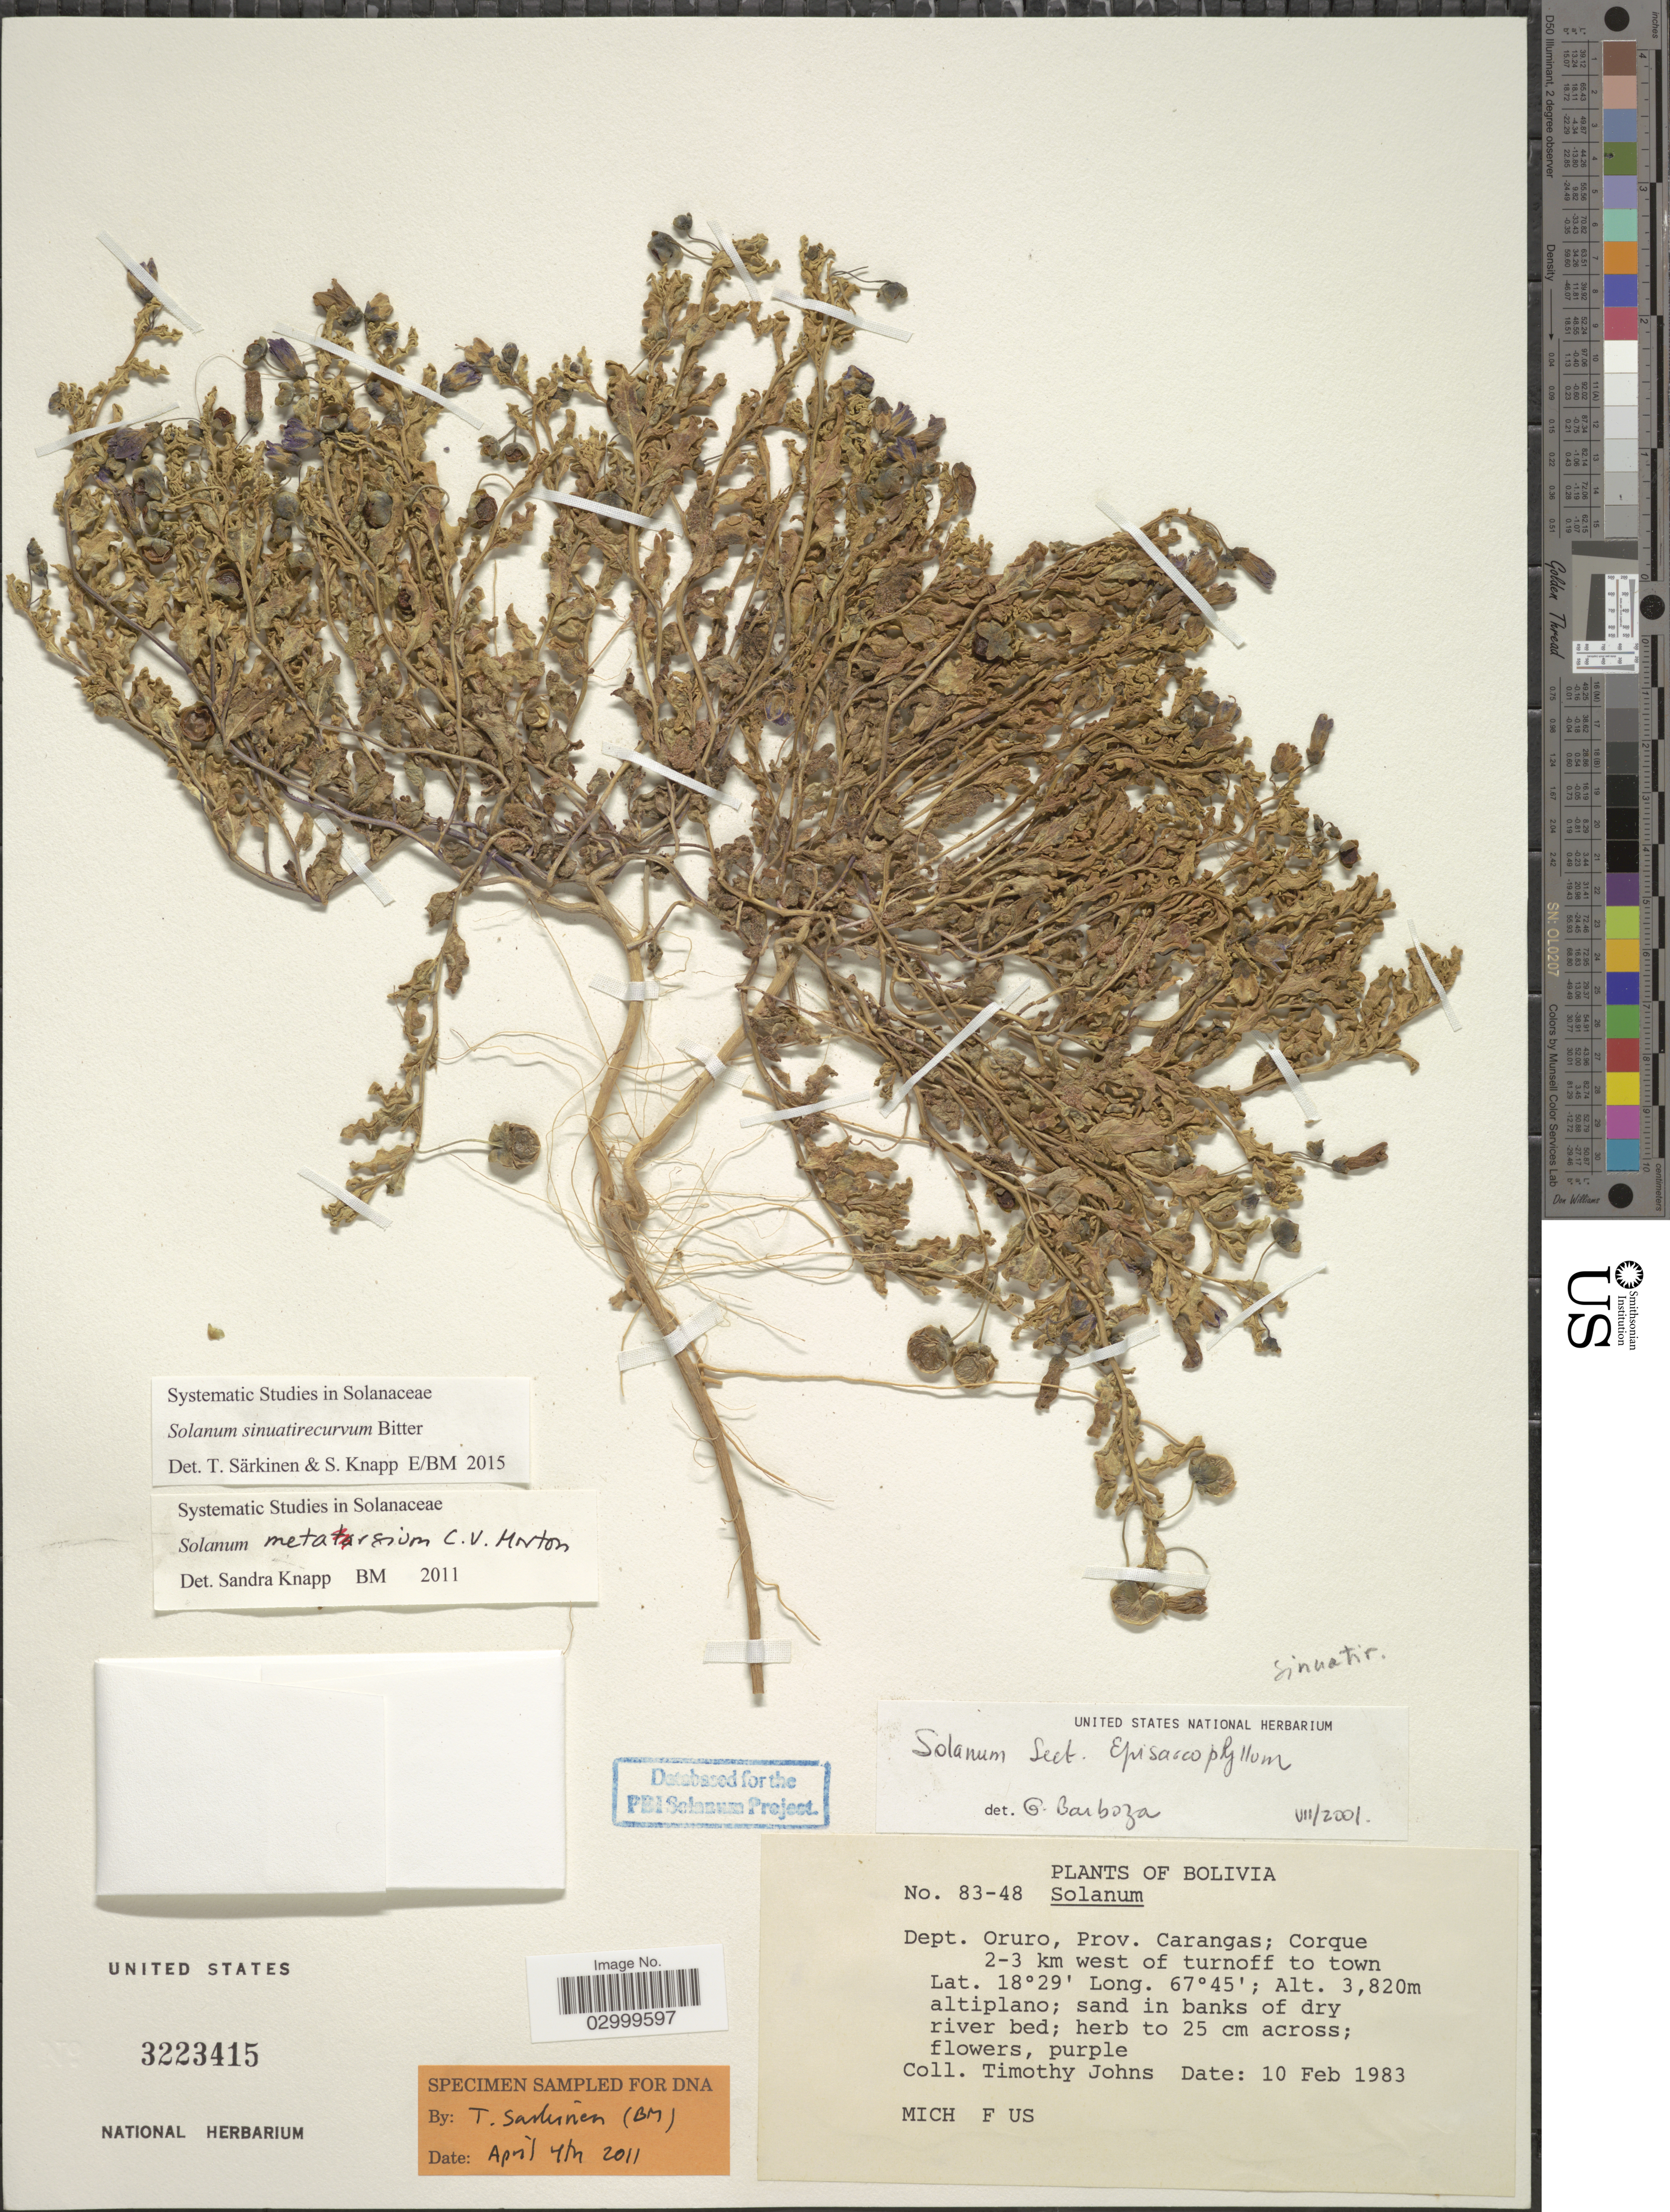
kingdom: Plantae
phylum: Tracheophyta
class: Magnoliopsida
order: Solanales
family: Solanaceae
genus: Solanum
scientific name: Solanum sinuatirecurvum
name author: Bitter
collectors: T. Johns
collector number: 83-48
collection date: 1983-02-10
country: Bolivia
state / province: Oruro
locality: Dept. Oruro, Prov. Carangas; Corque 2-3 km west of turnoff to town.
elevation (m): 3820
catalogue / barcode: US 3223415